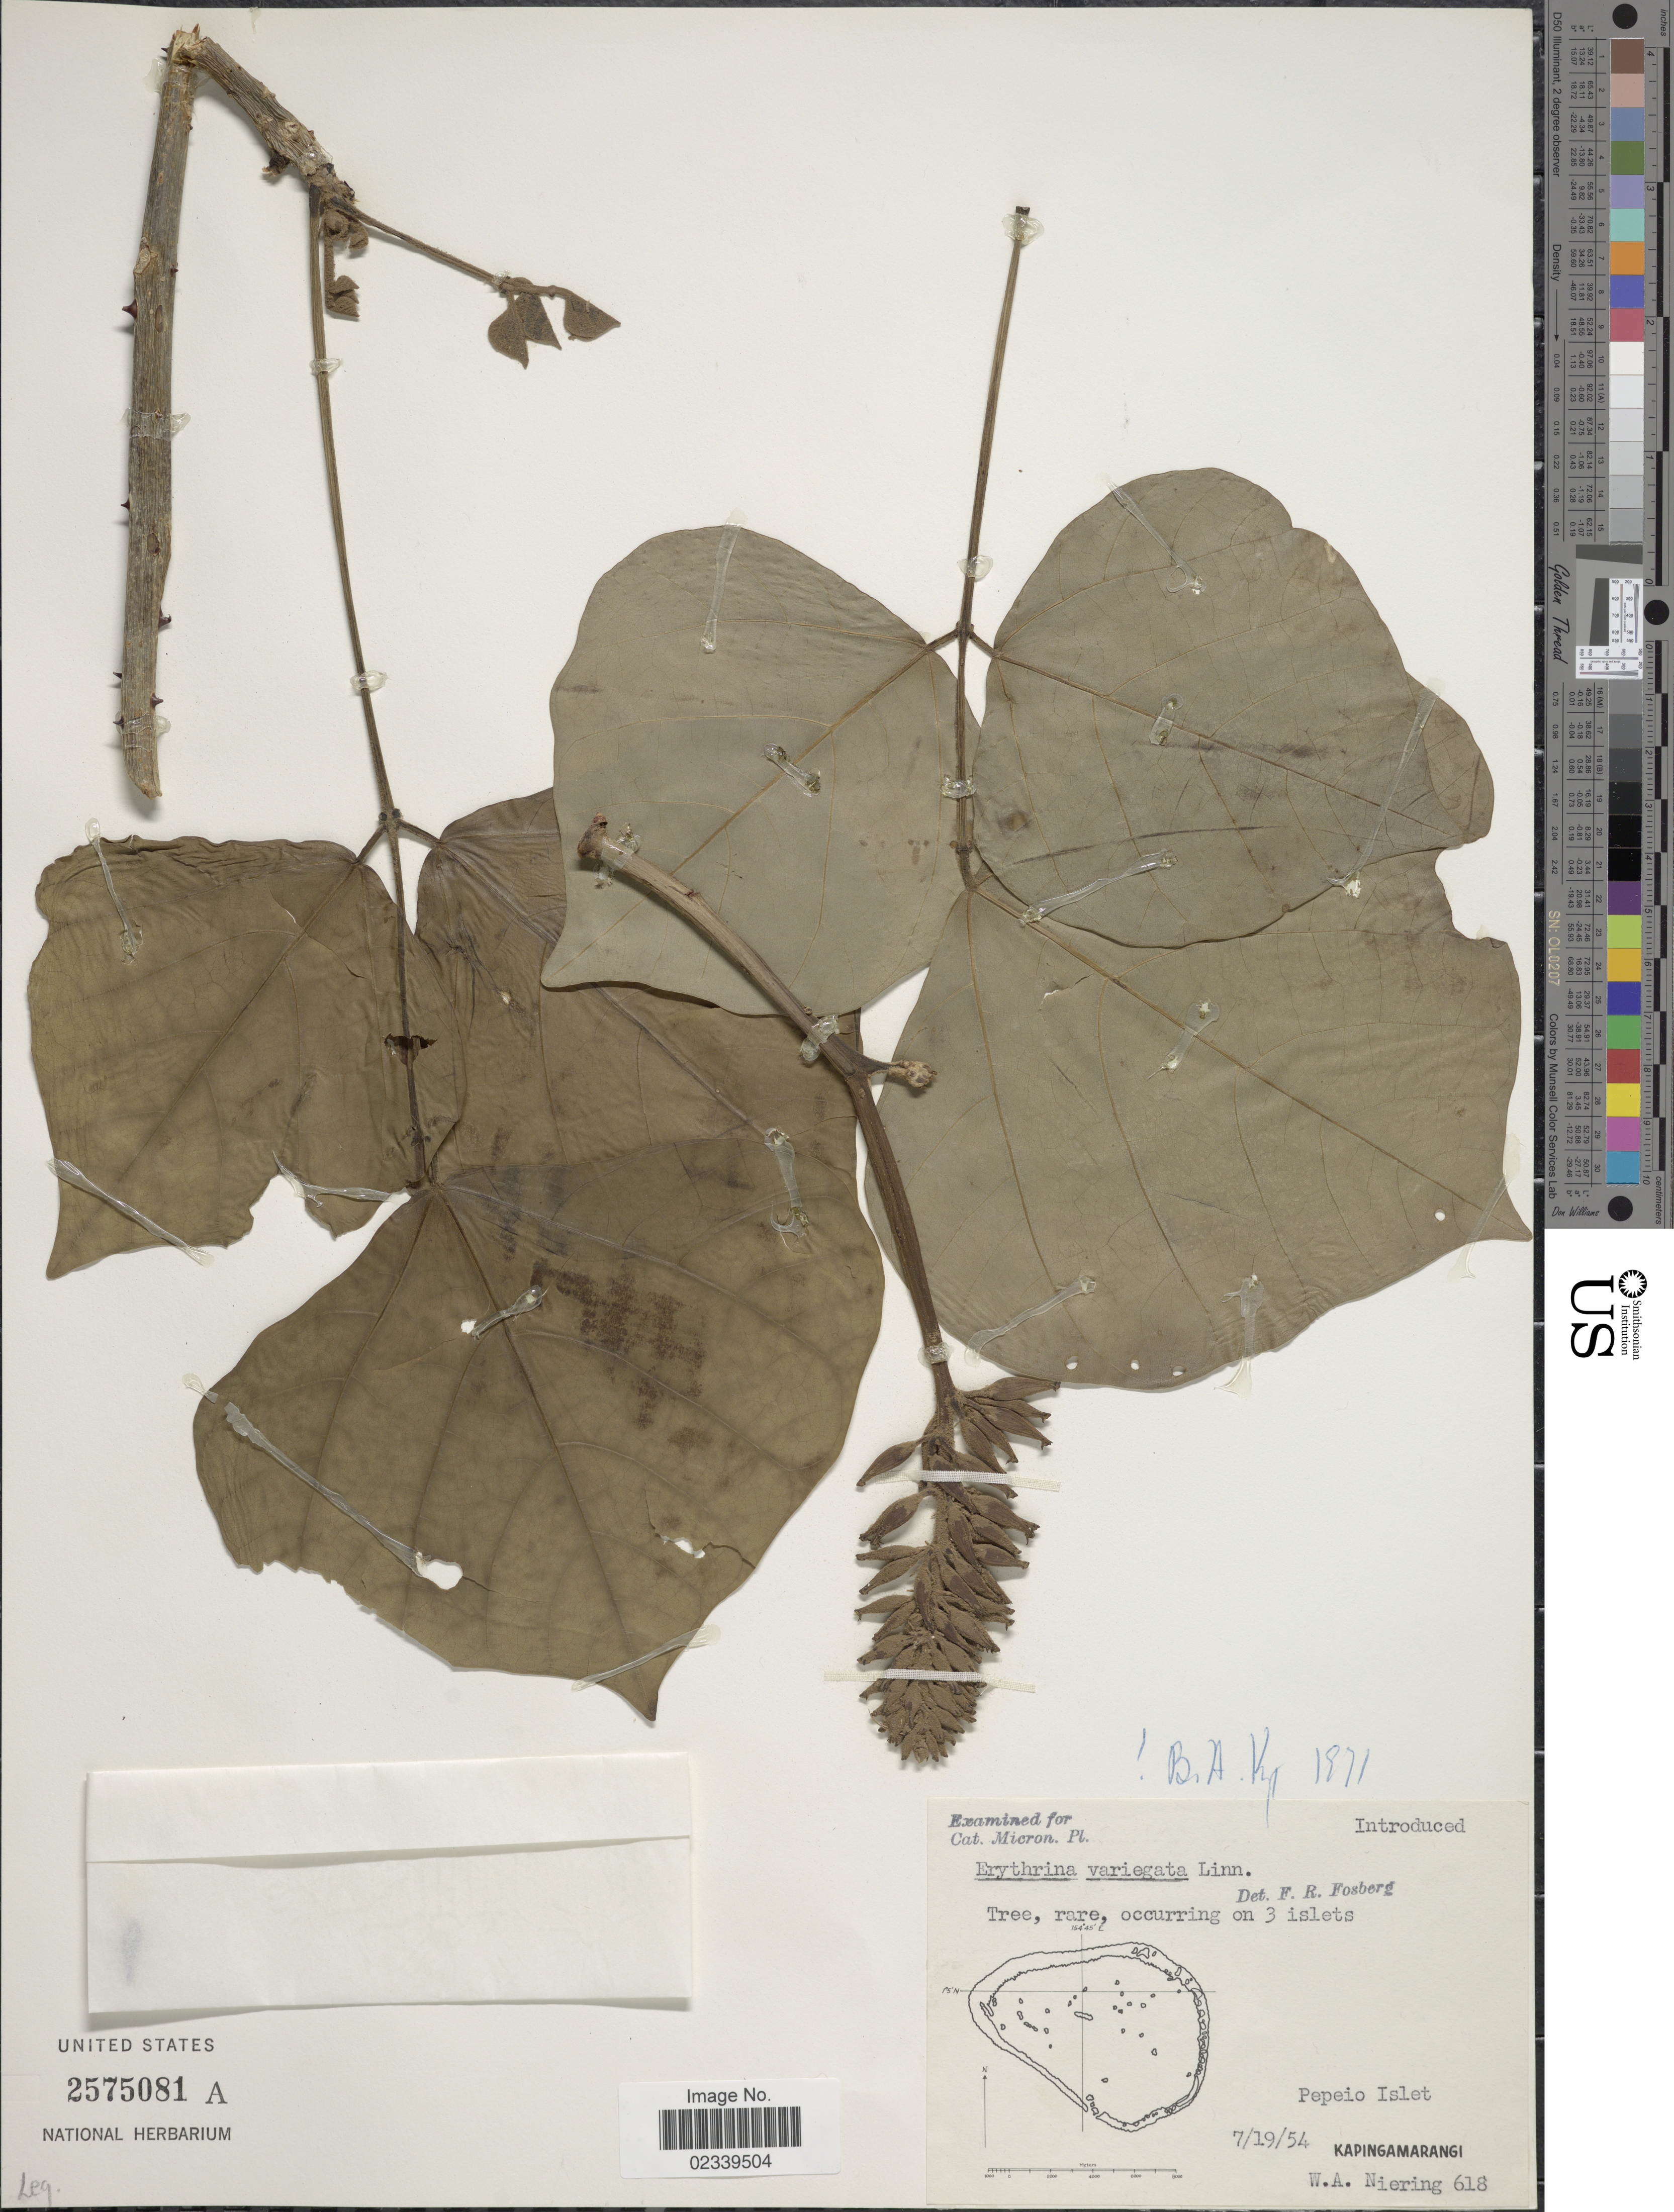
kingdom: Plantae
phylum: Tracheophyta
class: Magnoliopsida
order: Fabales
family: Fabaceae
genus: Erythrina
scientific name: Erythrina variegata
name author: L.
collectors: W. Niering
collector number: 618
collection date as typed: Transcribed d/m/y: 19/7/54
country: Micronesia, Federated States of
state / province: Pohnpei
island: Kapingamarangi Atoll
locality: Pepio Islet, Kapingamarangi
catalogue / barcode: US 2575081A